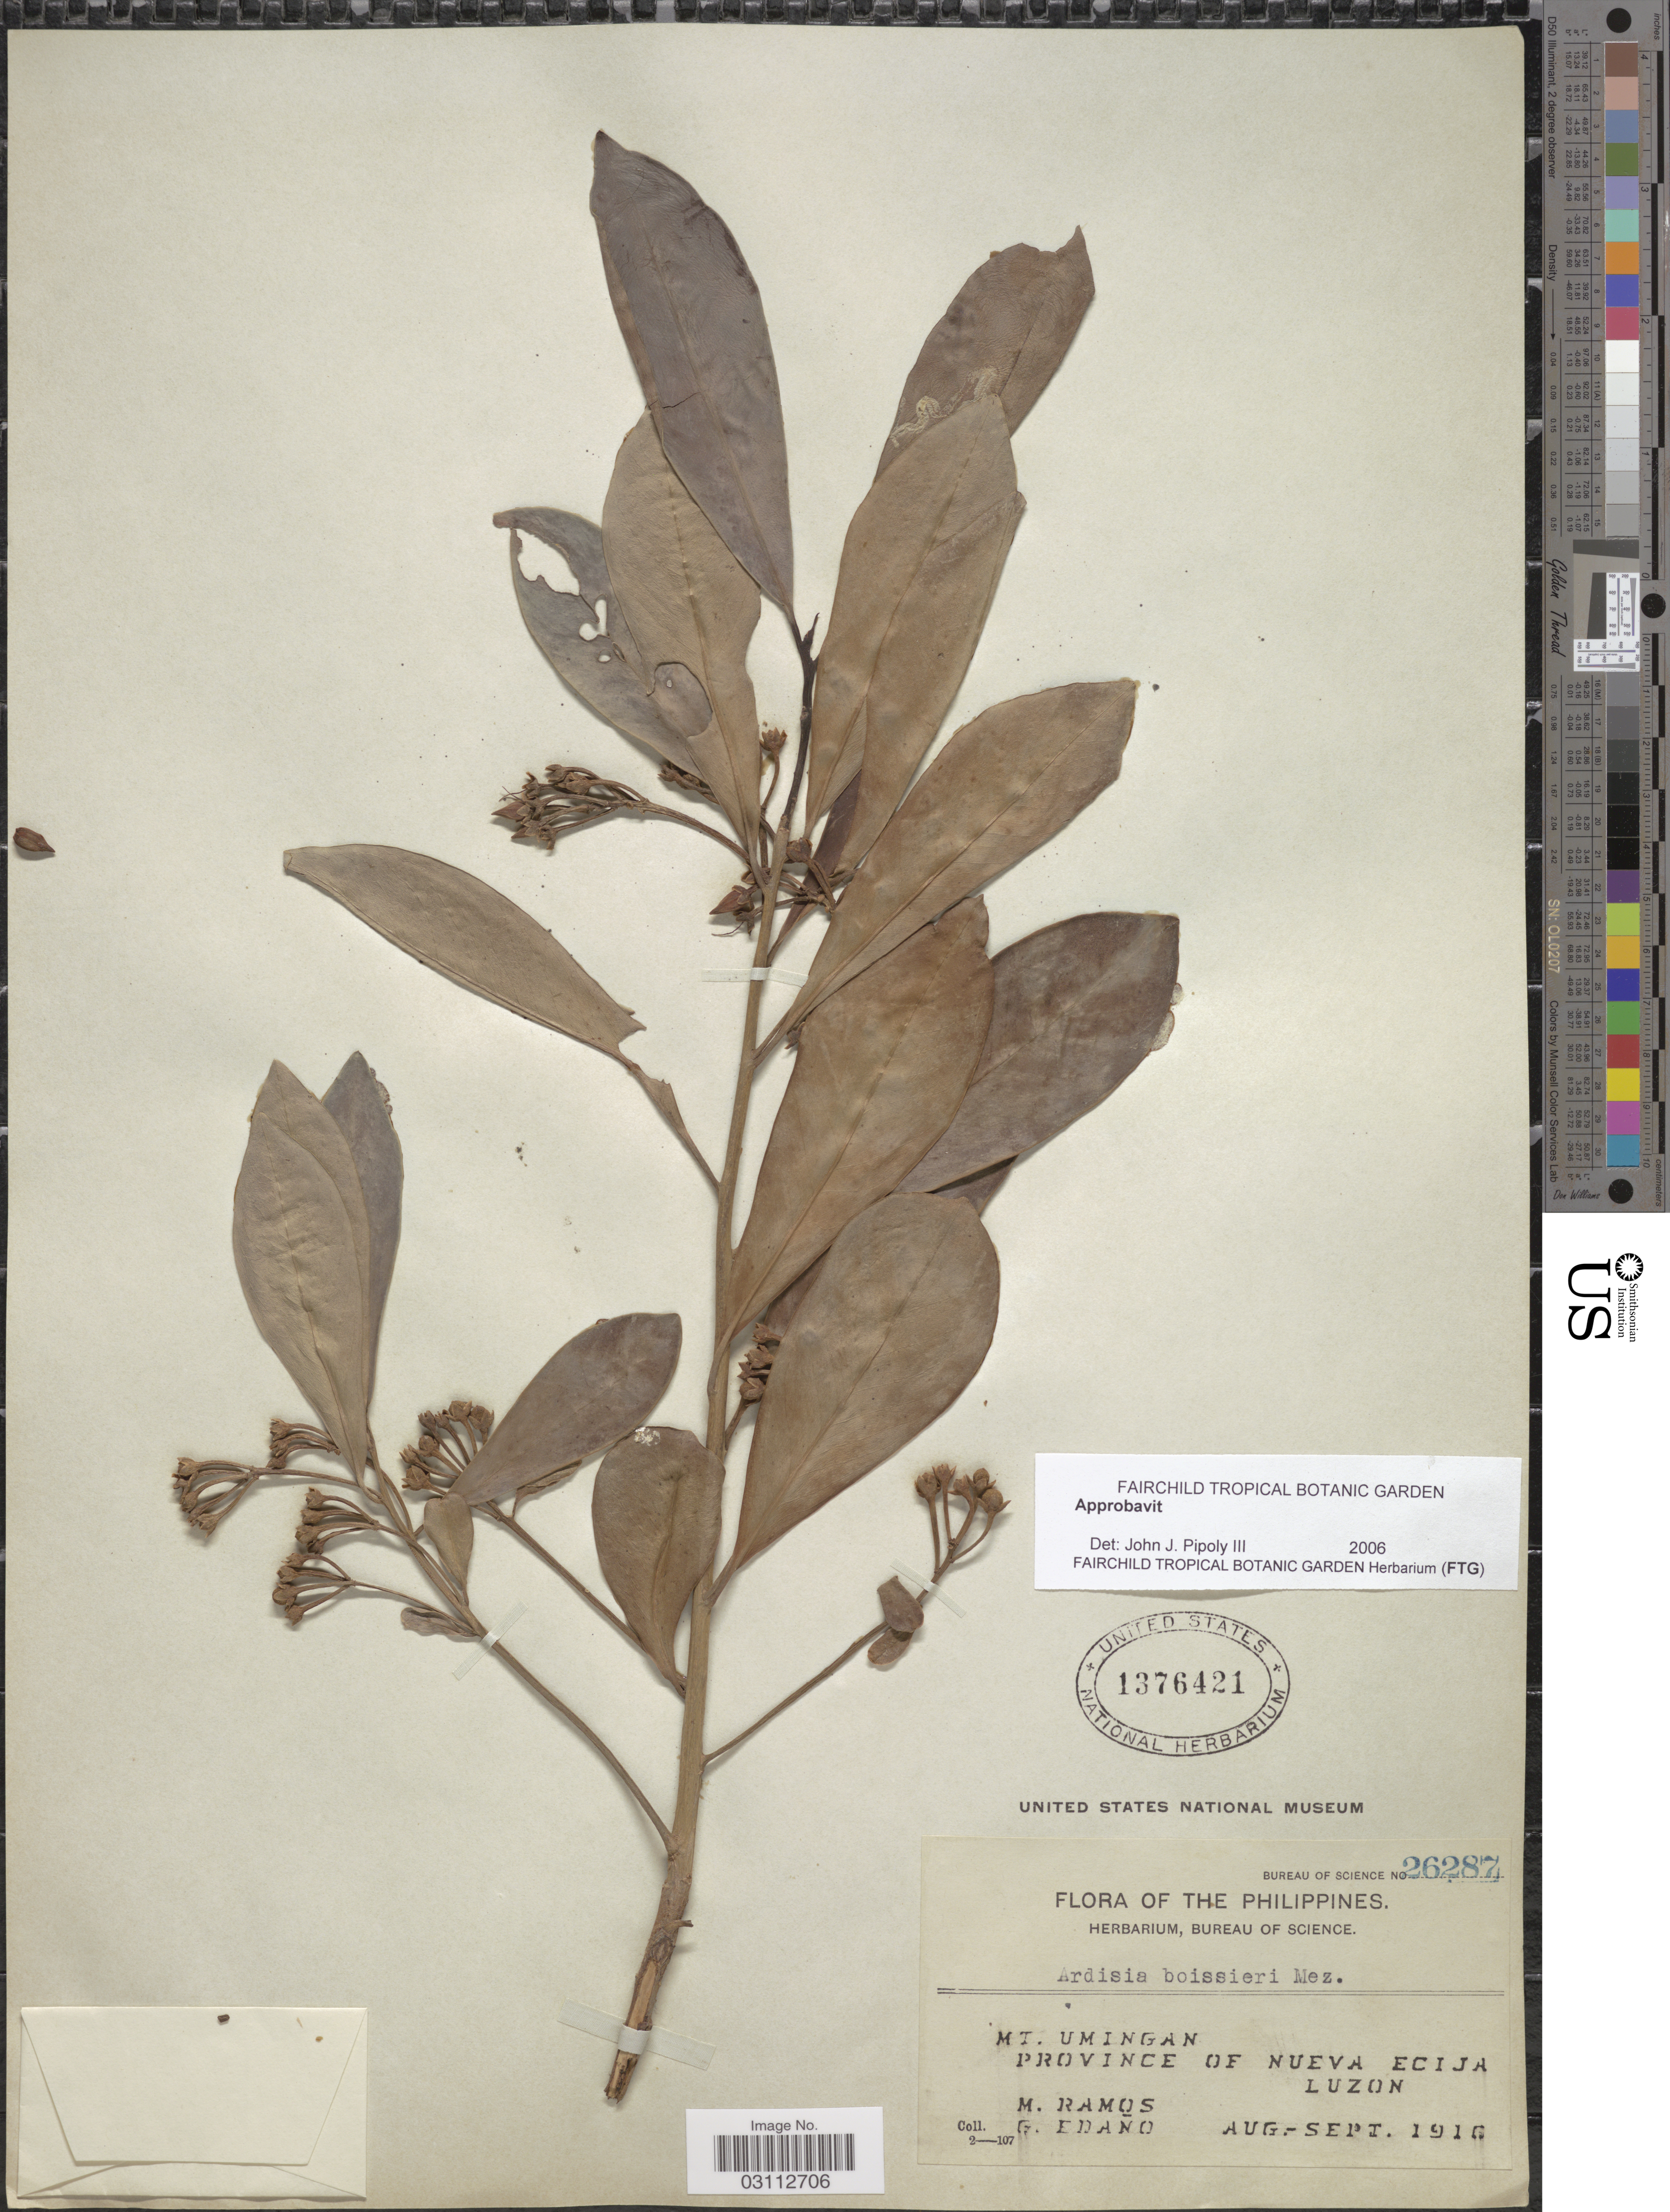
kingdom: Plantae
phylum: Tracheophyta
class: Magnoliopsida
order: Ericales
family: Primulaceae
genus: Ardisia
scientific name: Ardisia boissieri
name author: A. DC.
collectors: M. Ramos & G. Edaño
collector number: Bureau of science 26287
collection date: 1916-08/1916-09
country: Philippines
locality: Mt. Umingan, Province of Nueva Ecija, Luzon.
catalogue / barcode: US 1376421